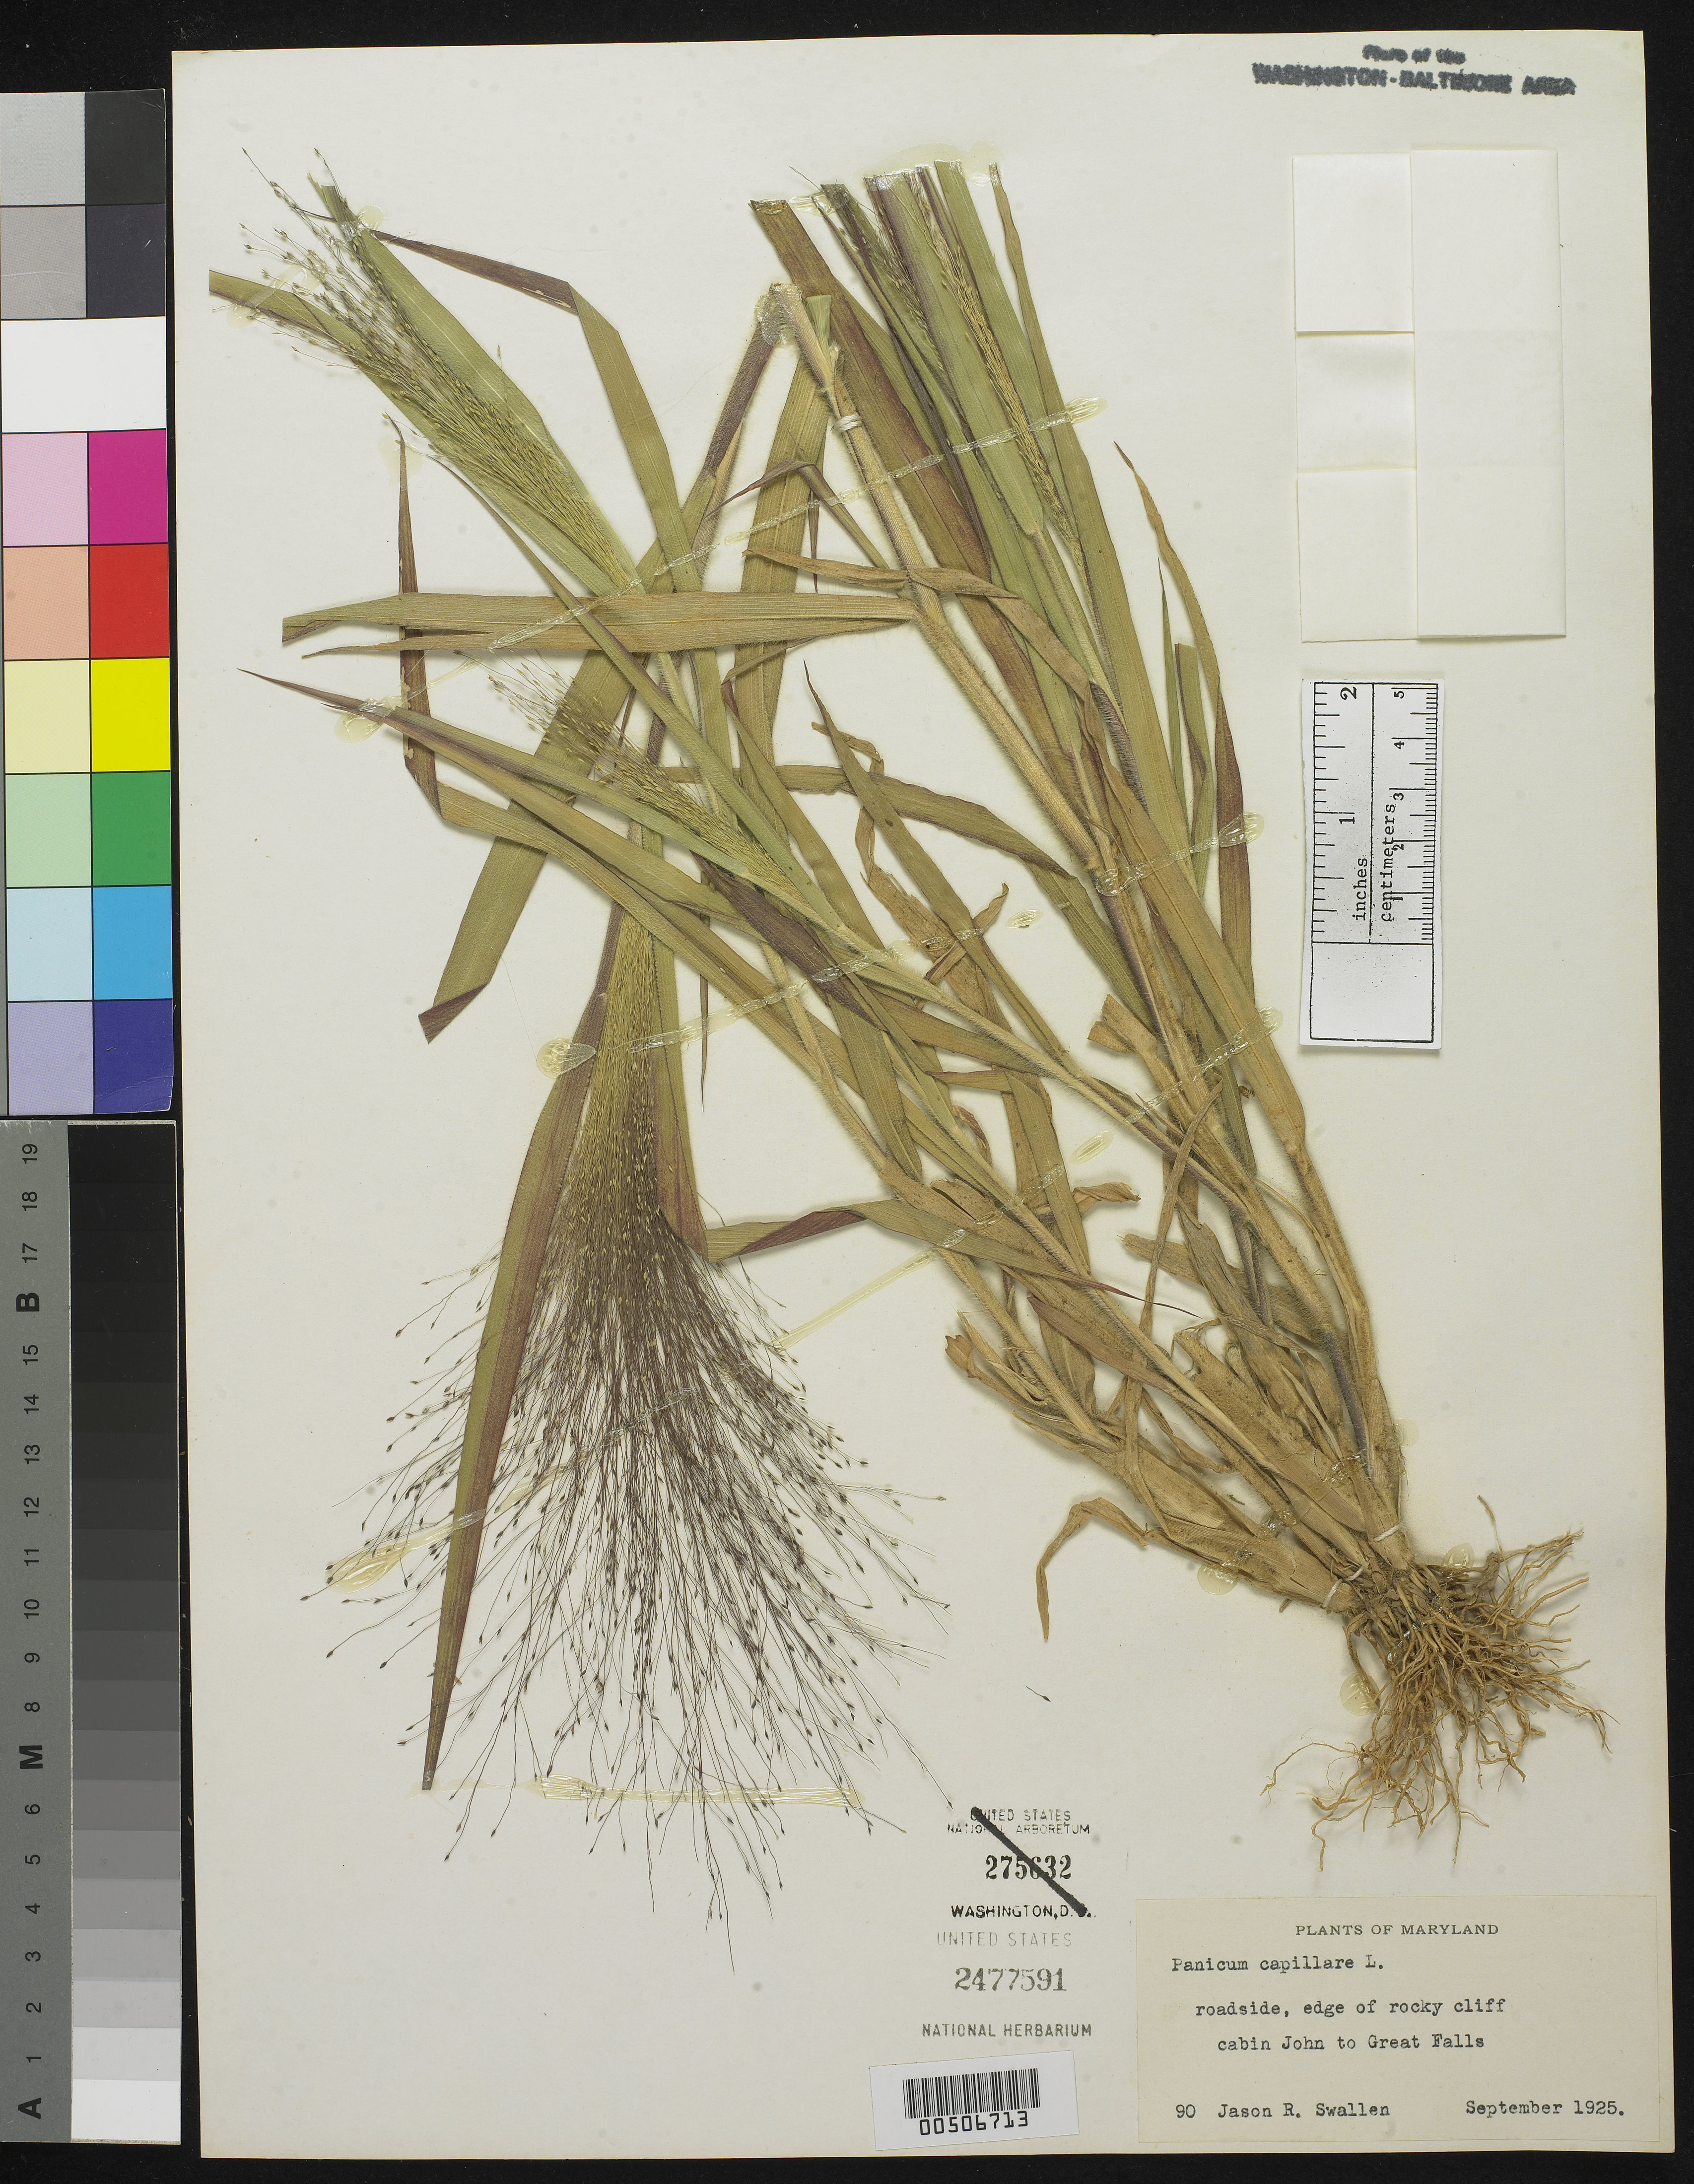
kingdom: Plantae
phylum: Tracheophyta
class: Liliopsida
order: Poales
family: Poaceae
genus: Panicum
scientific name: Panicum capillare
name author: L.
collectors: J. R. Swallen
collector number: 90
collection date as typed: Sep 1925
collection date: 1925-09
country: United States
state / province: Maryland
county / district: Montgomery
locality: Cabin John to Great Falls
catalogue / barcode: US 2477591